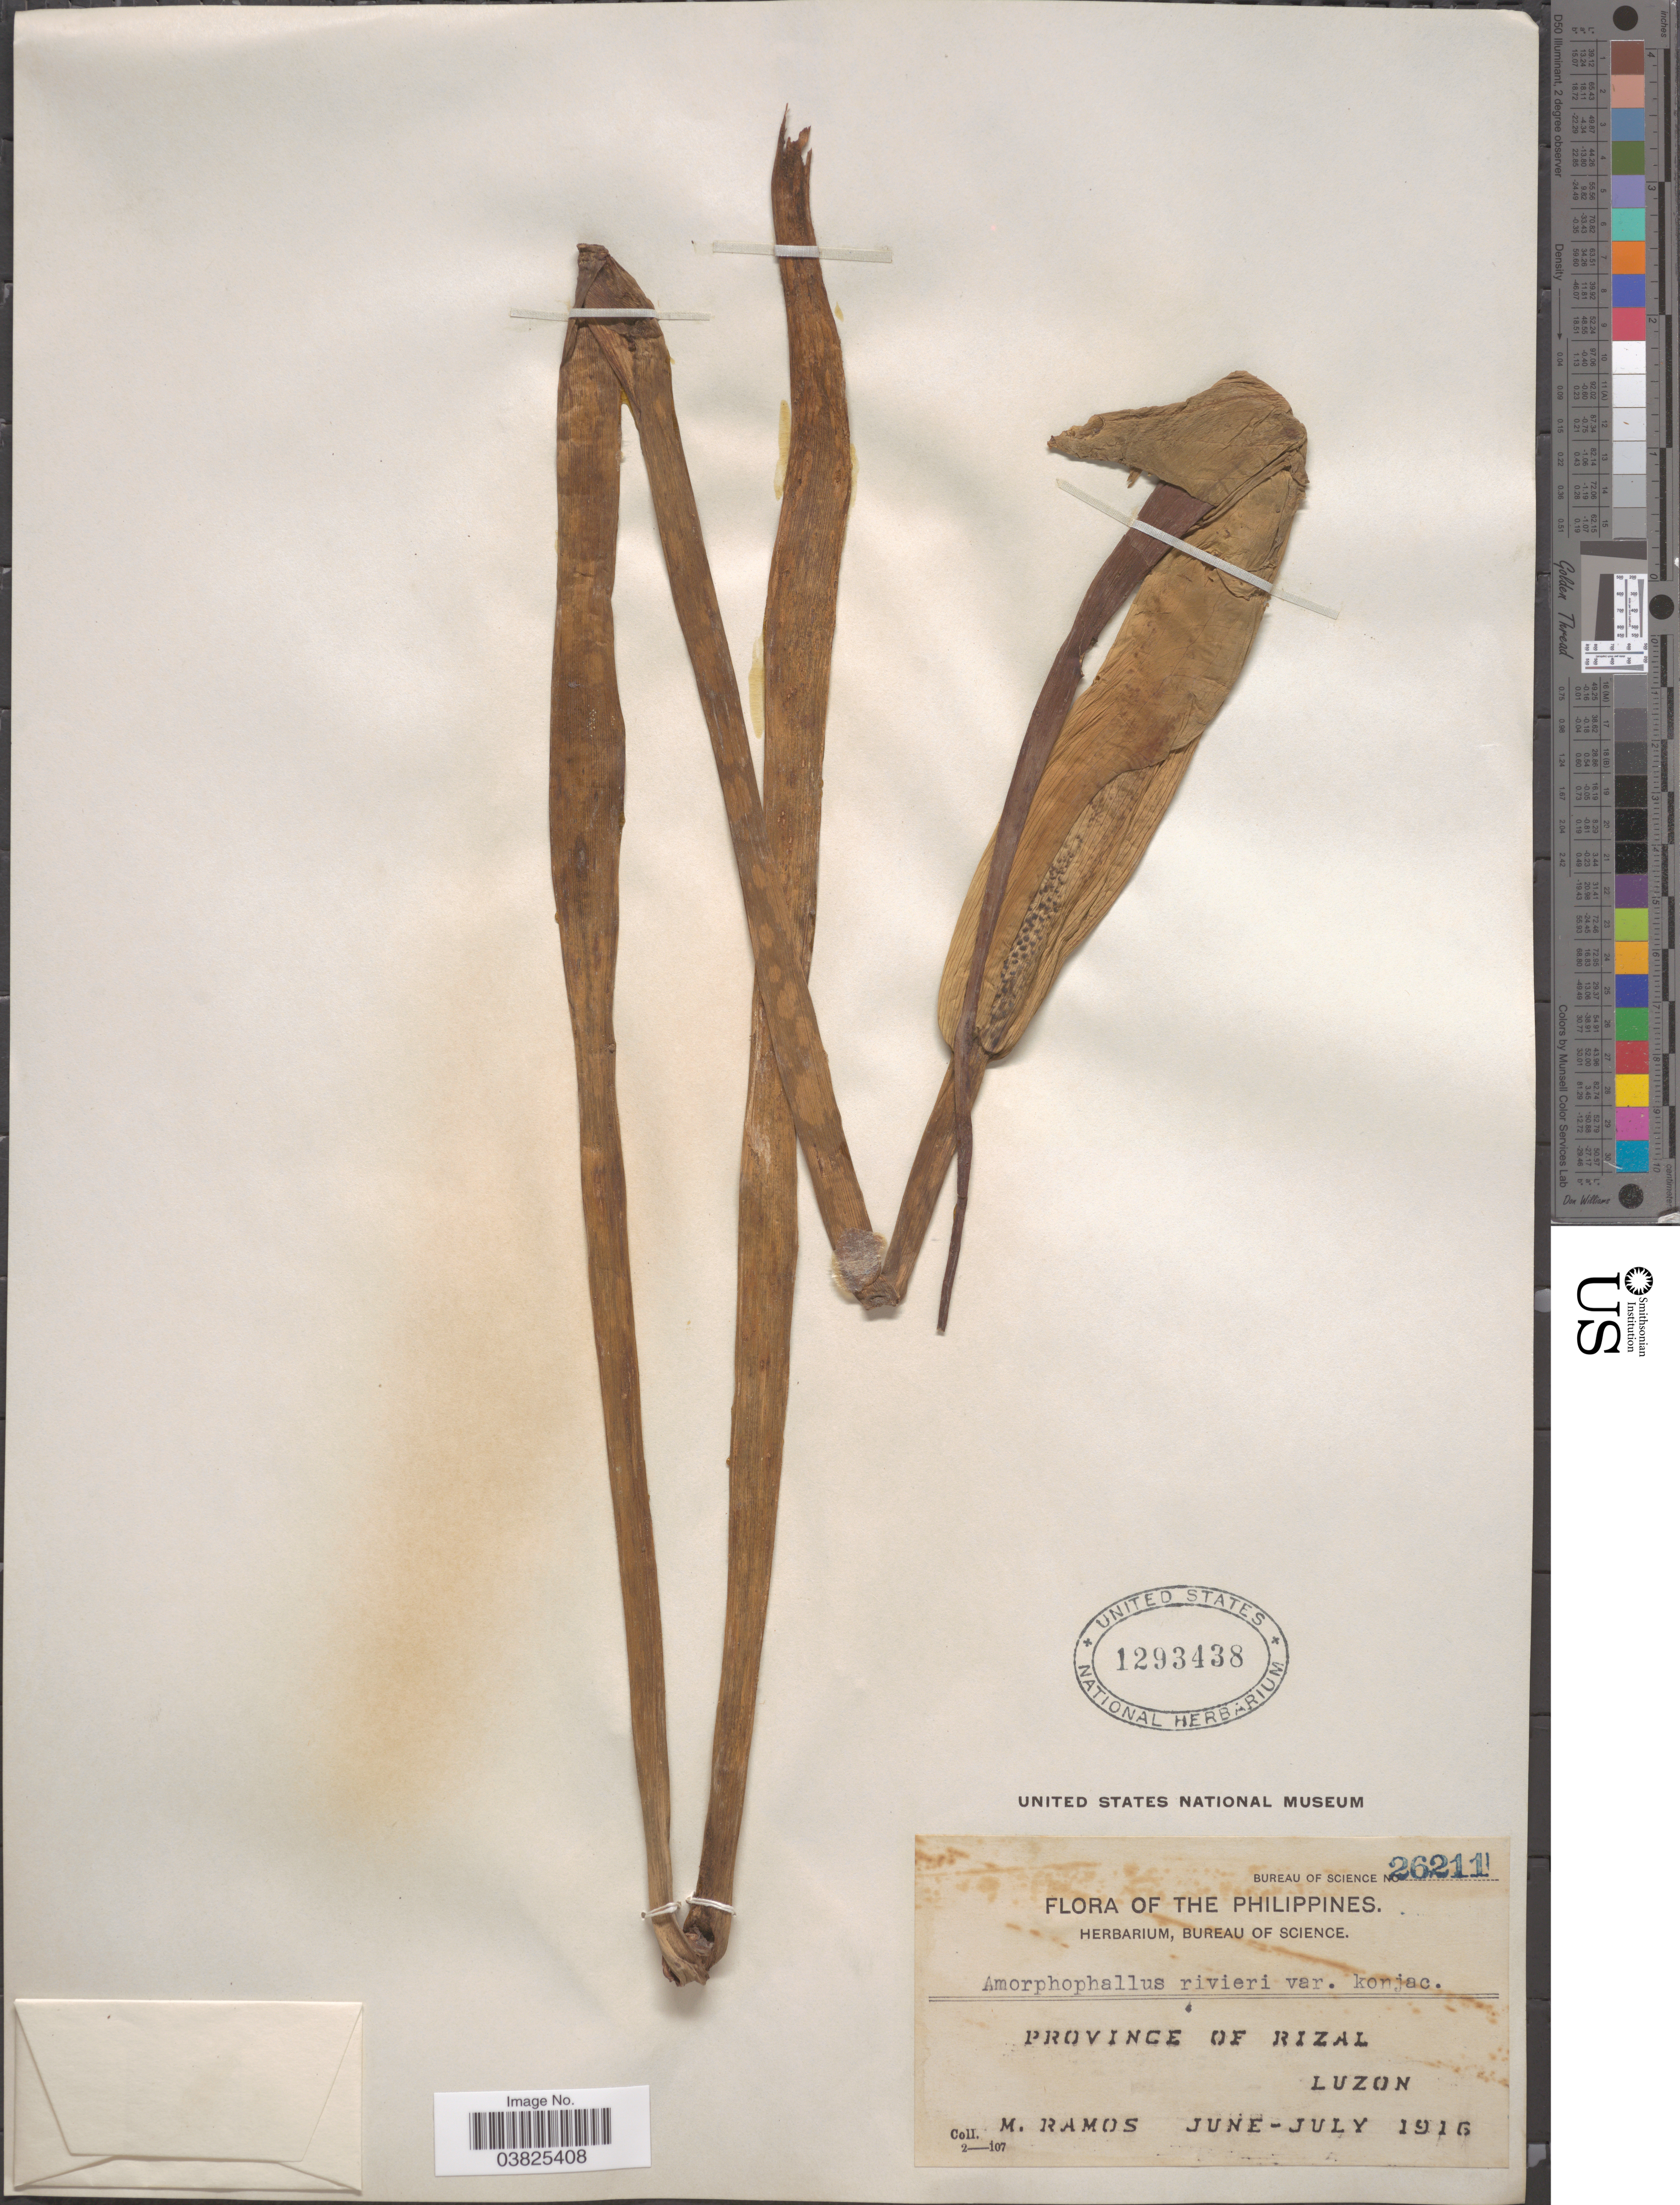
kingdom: Plantae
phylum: Tracheophyta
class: Liliopsida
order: Alismatales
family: Araceae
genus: Amorphophallus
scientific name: Amorphophallus konjac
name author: K. Koch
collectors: M. Ramos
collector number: Bureau of Science 26211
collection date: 1916-06/1916-07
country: Philippines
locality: Province of Rizal, Luzon.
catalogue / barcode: US 1293438